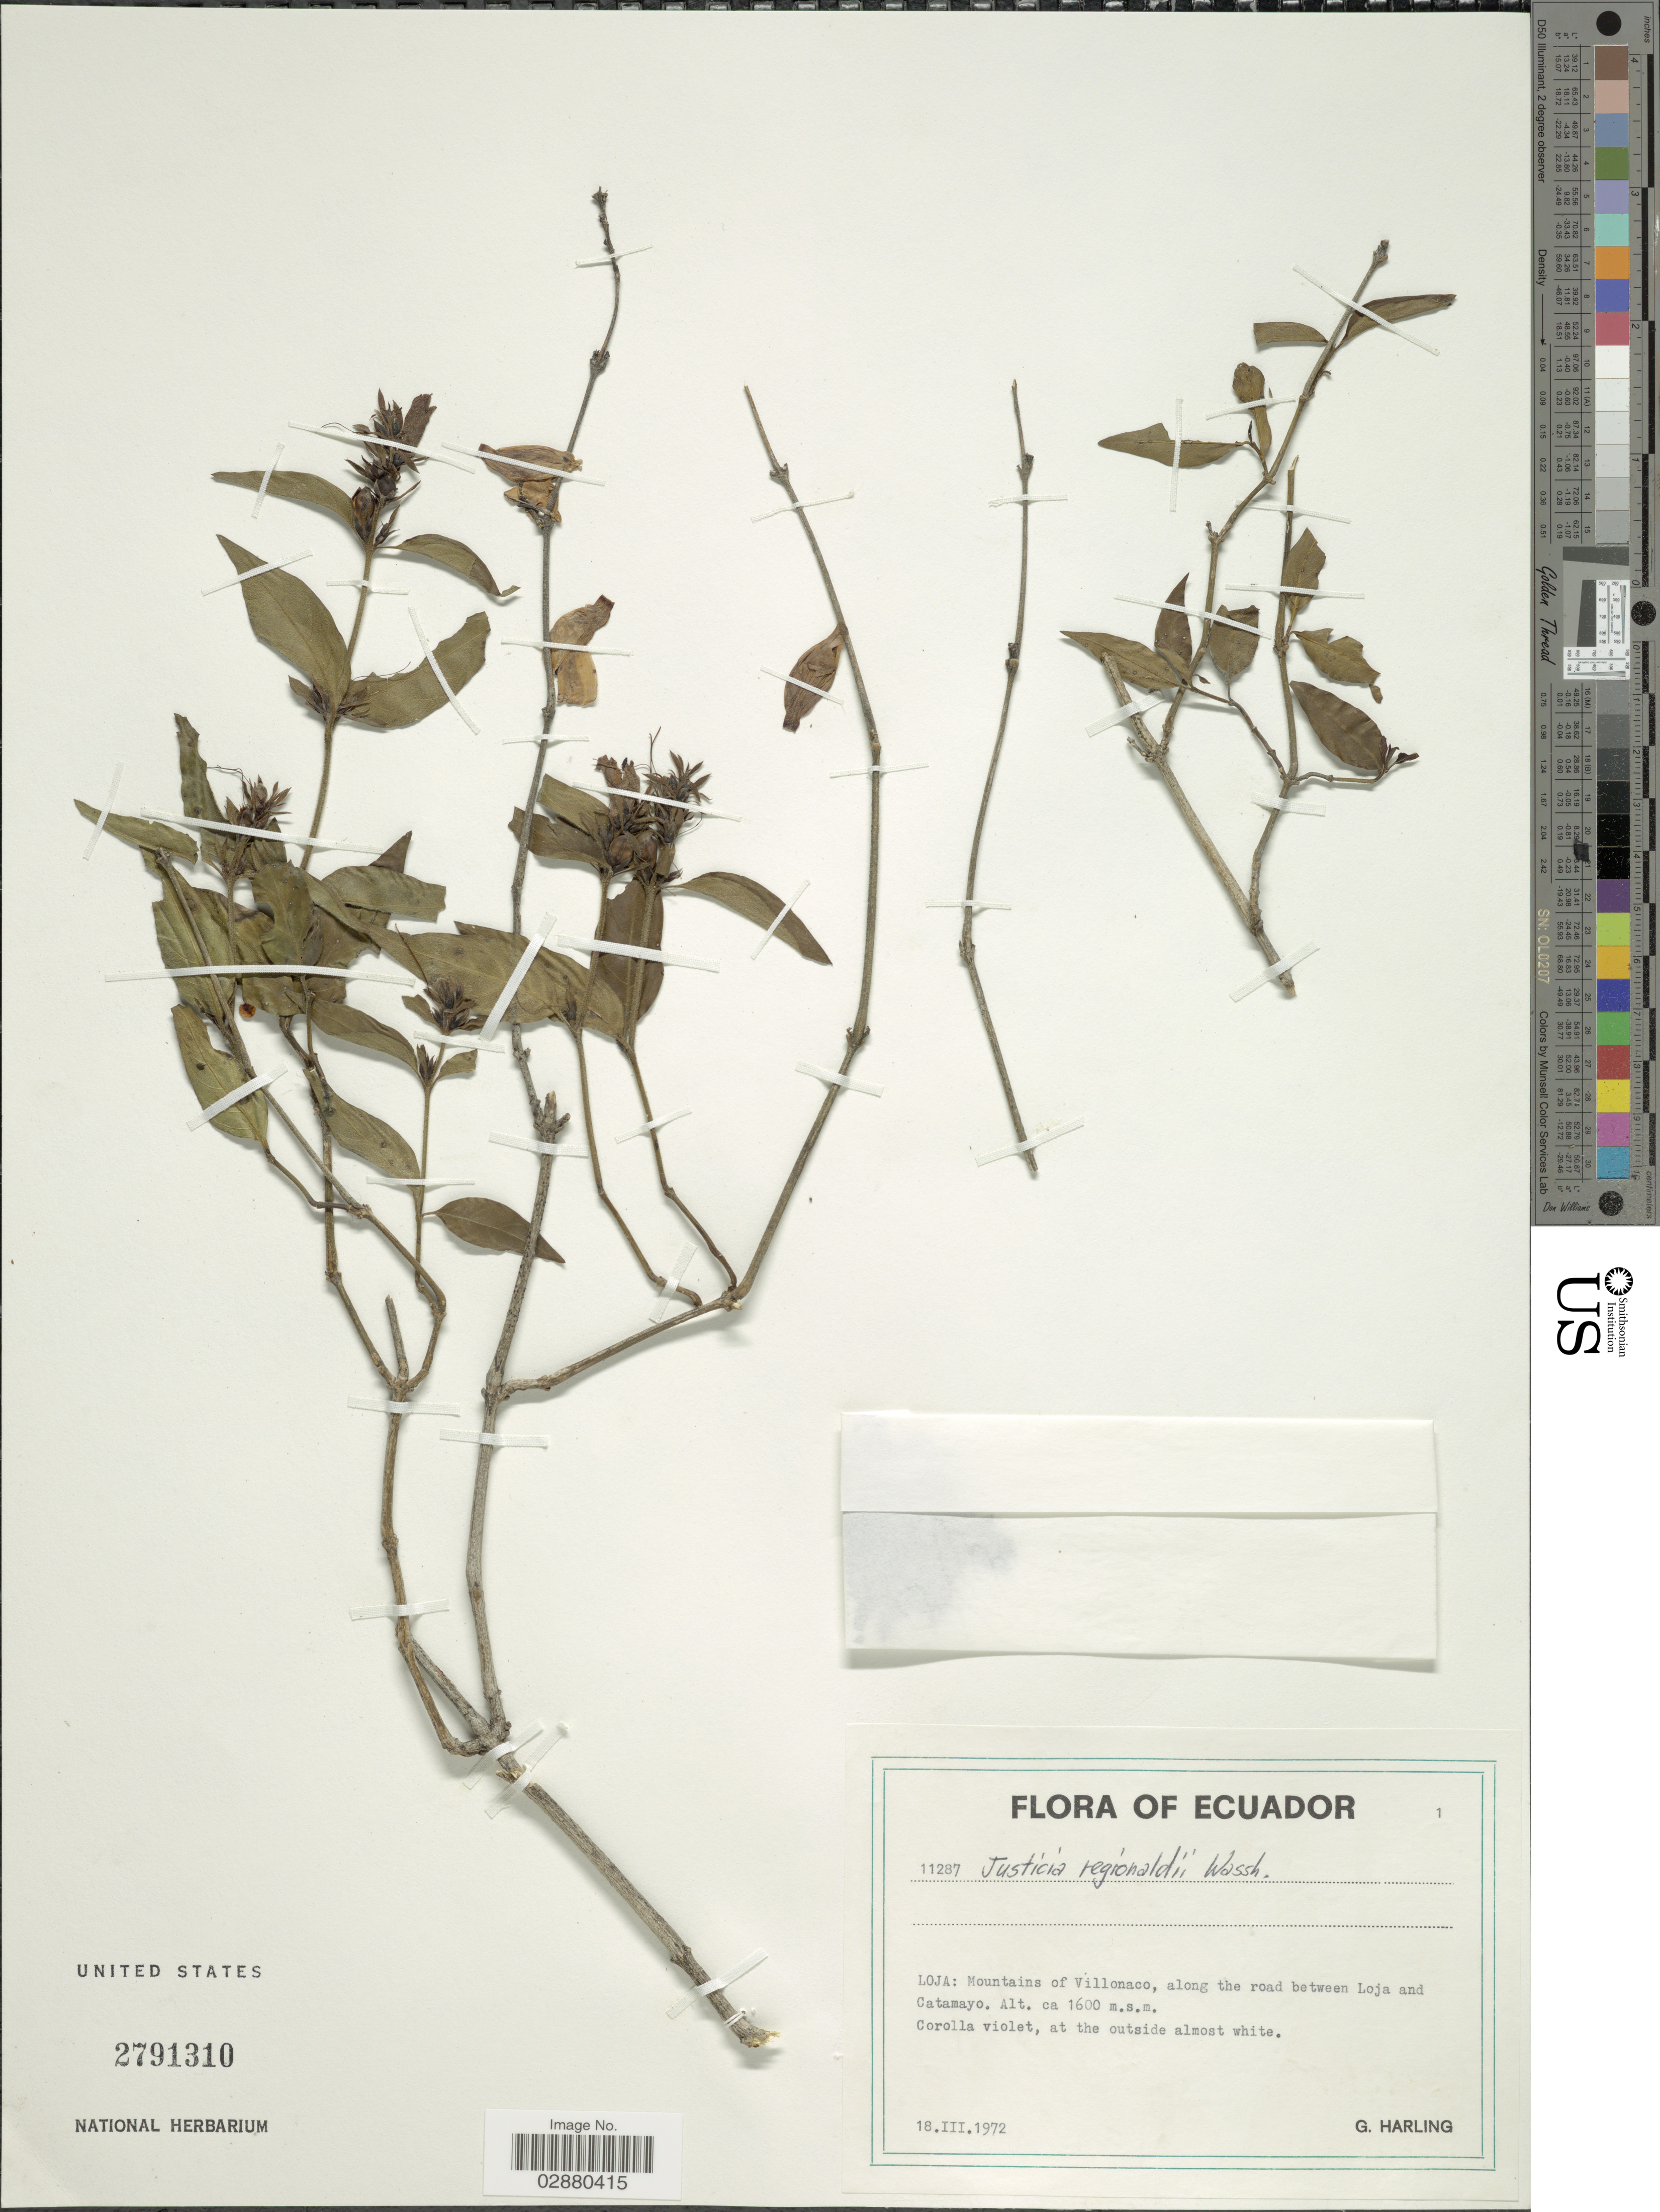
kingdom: Plantae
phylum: Tracheophyta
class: Magnoliopsida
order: Lamiales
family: Acanthaceae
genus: Justicia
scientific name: Justicia reginaldii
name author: Wassh.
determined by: Fisher, Amanda, (LOB), California State University, Long Beach (UNITED STATES)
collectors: G. Harling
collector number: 11287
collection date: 1972-03-18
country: Ecuador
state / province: Loja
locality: Mountains of Villonaco, along the road between Loja and Catamayo.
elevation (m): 1600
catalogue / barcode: US 2791310